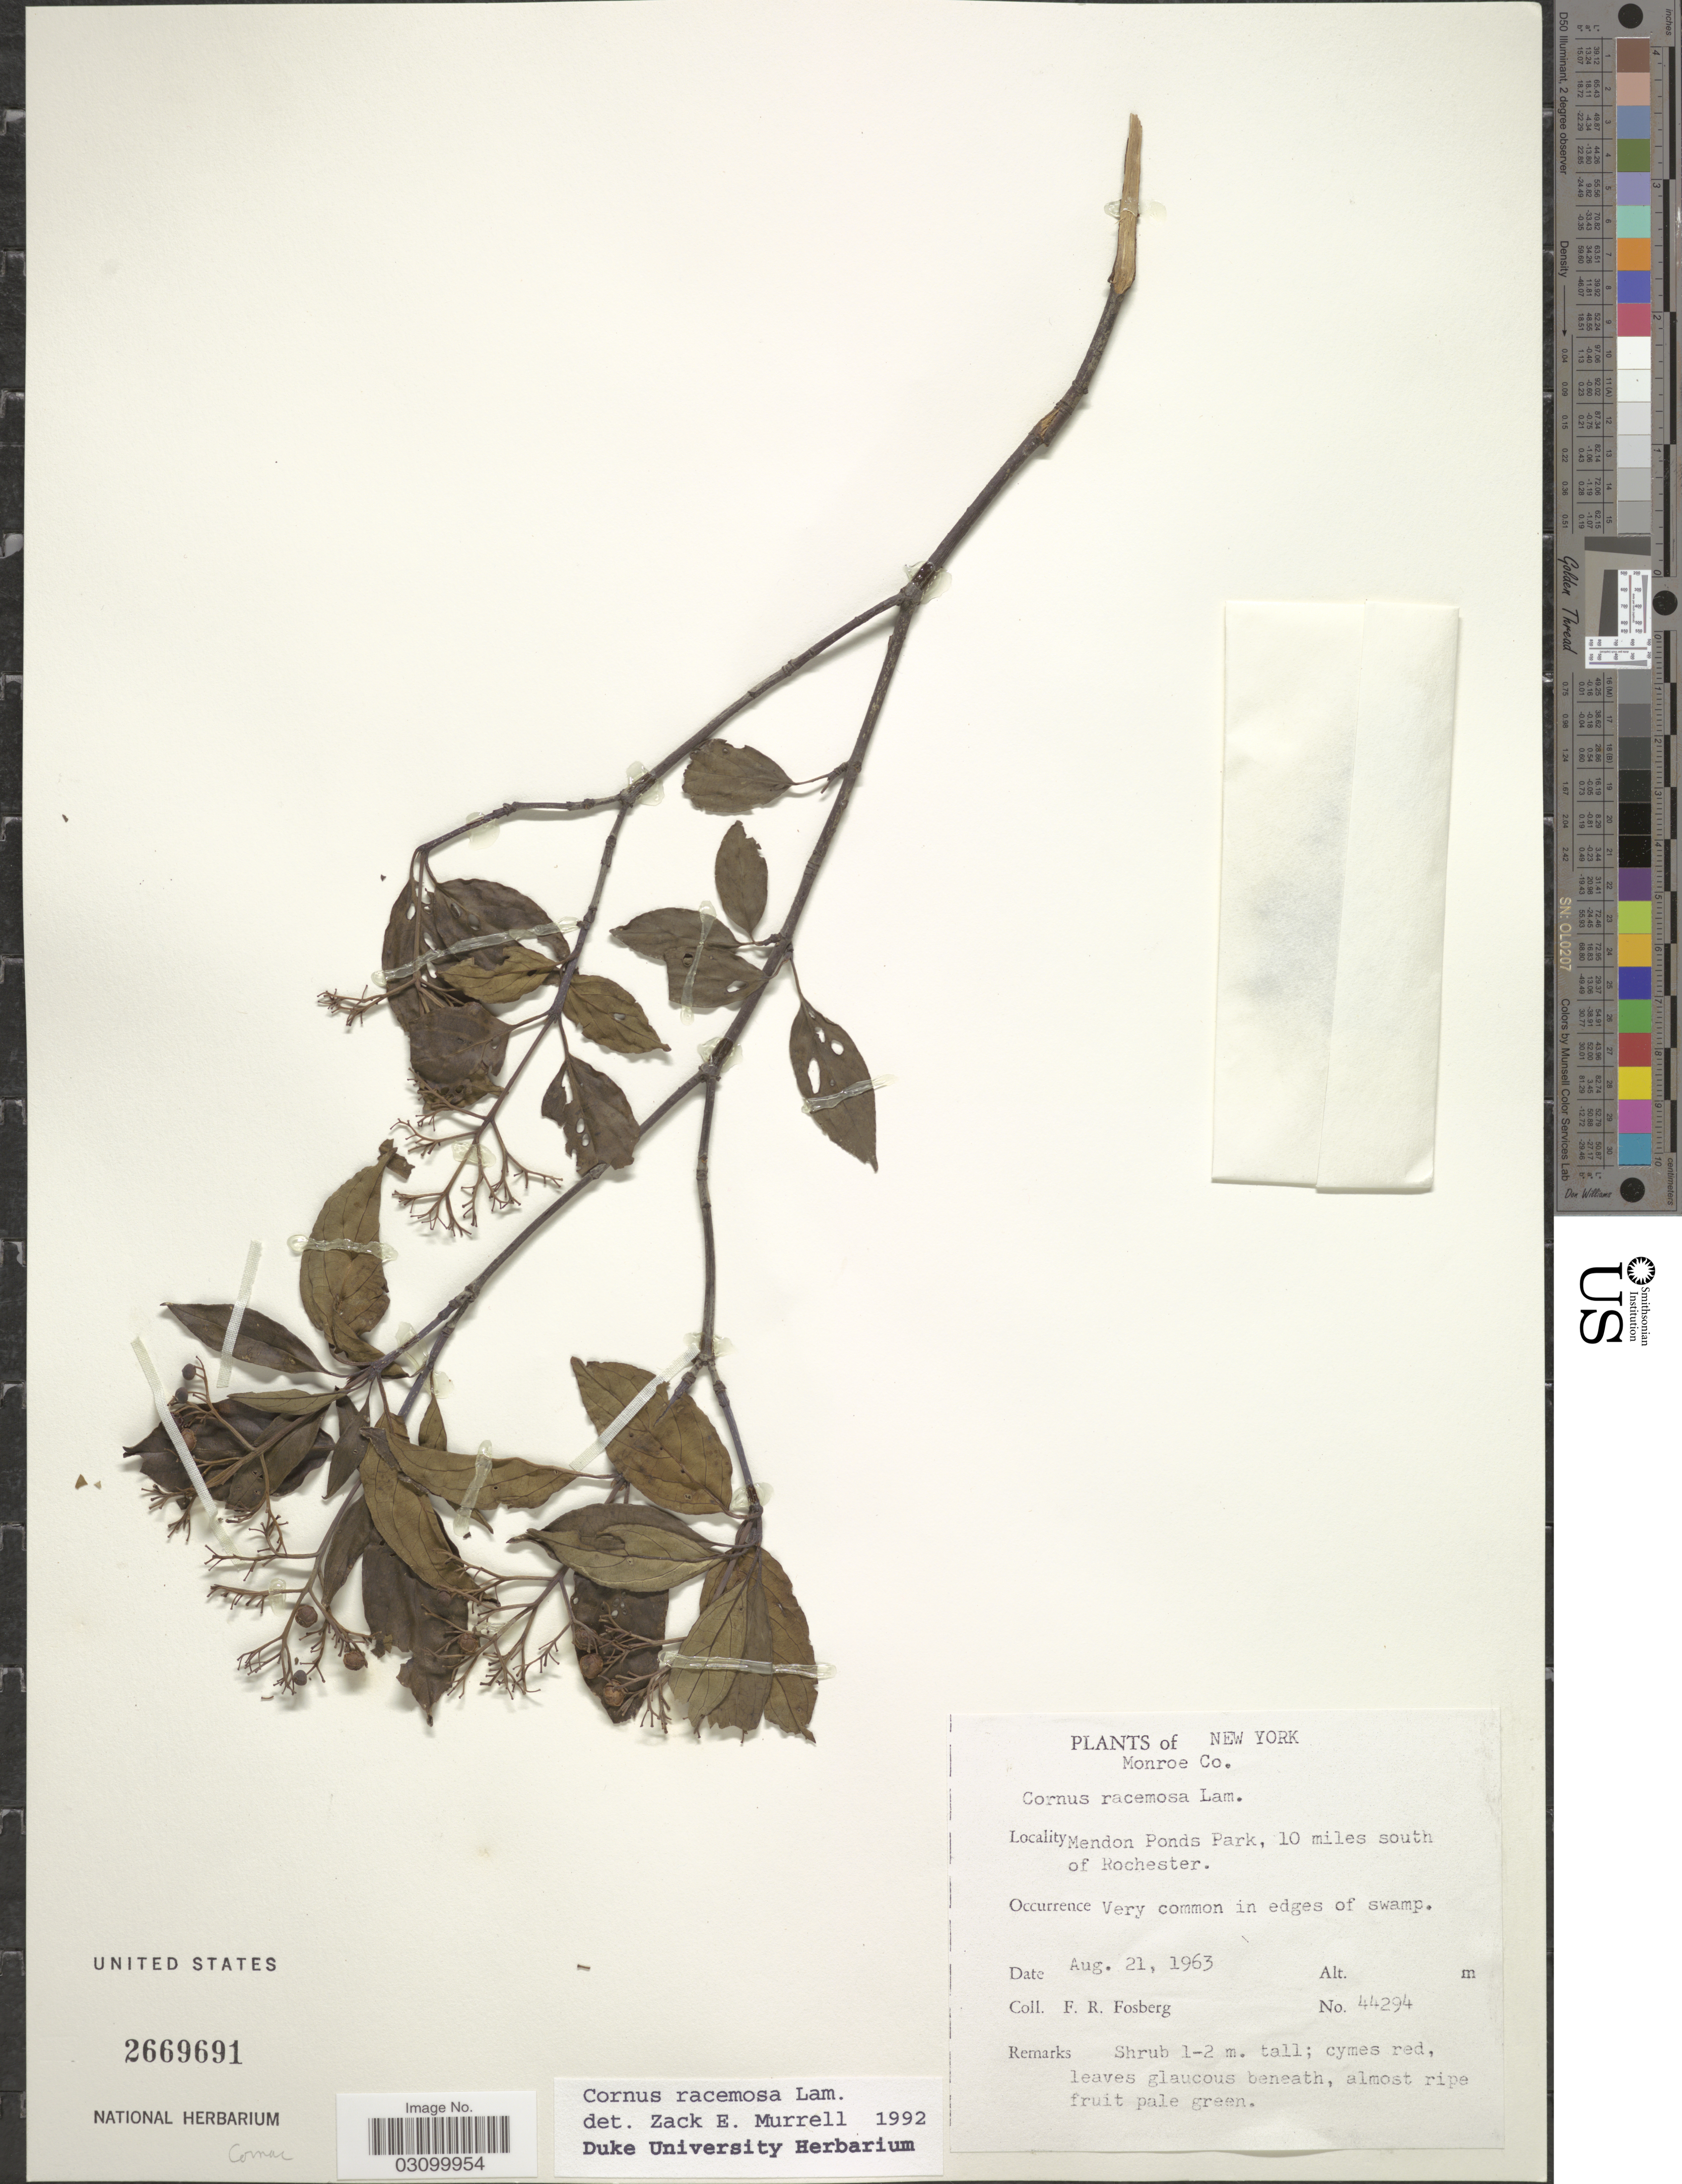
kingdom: Plantae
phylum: Tracheophyta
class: Magnoliopsida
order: Cornales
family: Cornaceae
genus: Cornus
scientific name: Cornus racemosa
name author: Lam.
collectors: F. R. Fosberg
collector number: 44294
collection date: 1963-08-21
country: United States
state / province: New York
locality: Monroe Co. Mendon Ponds Park, 10 miles south of Rochester.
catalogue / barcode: US 2669691